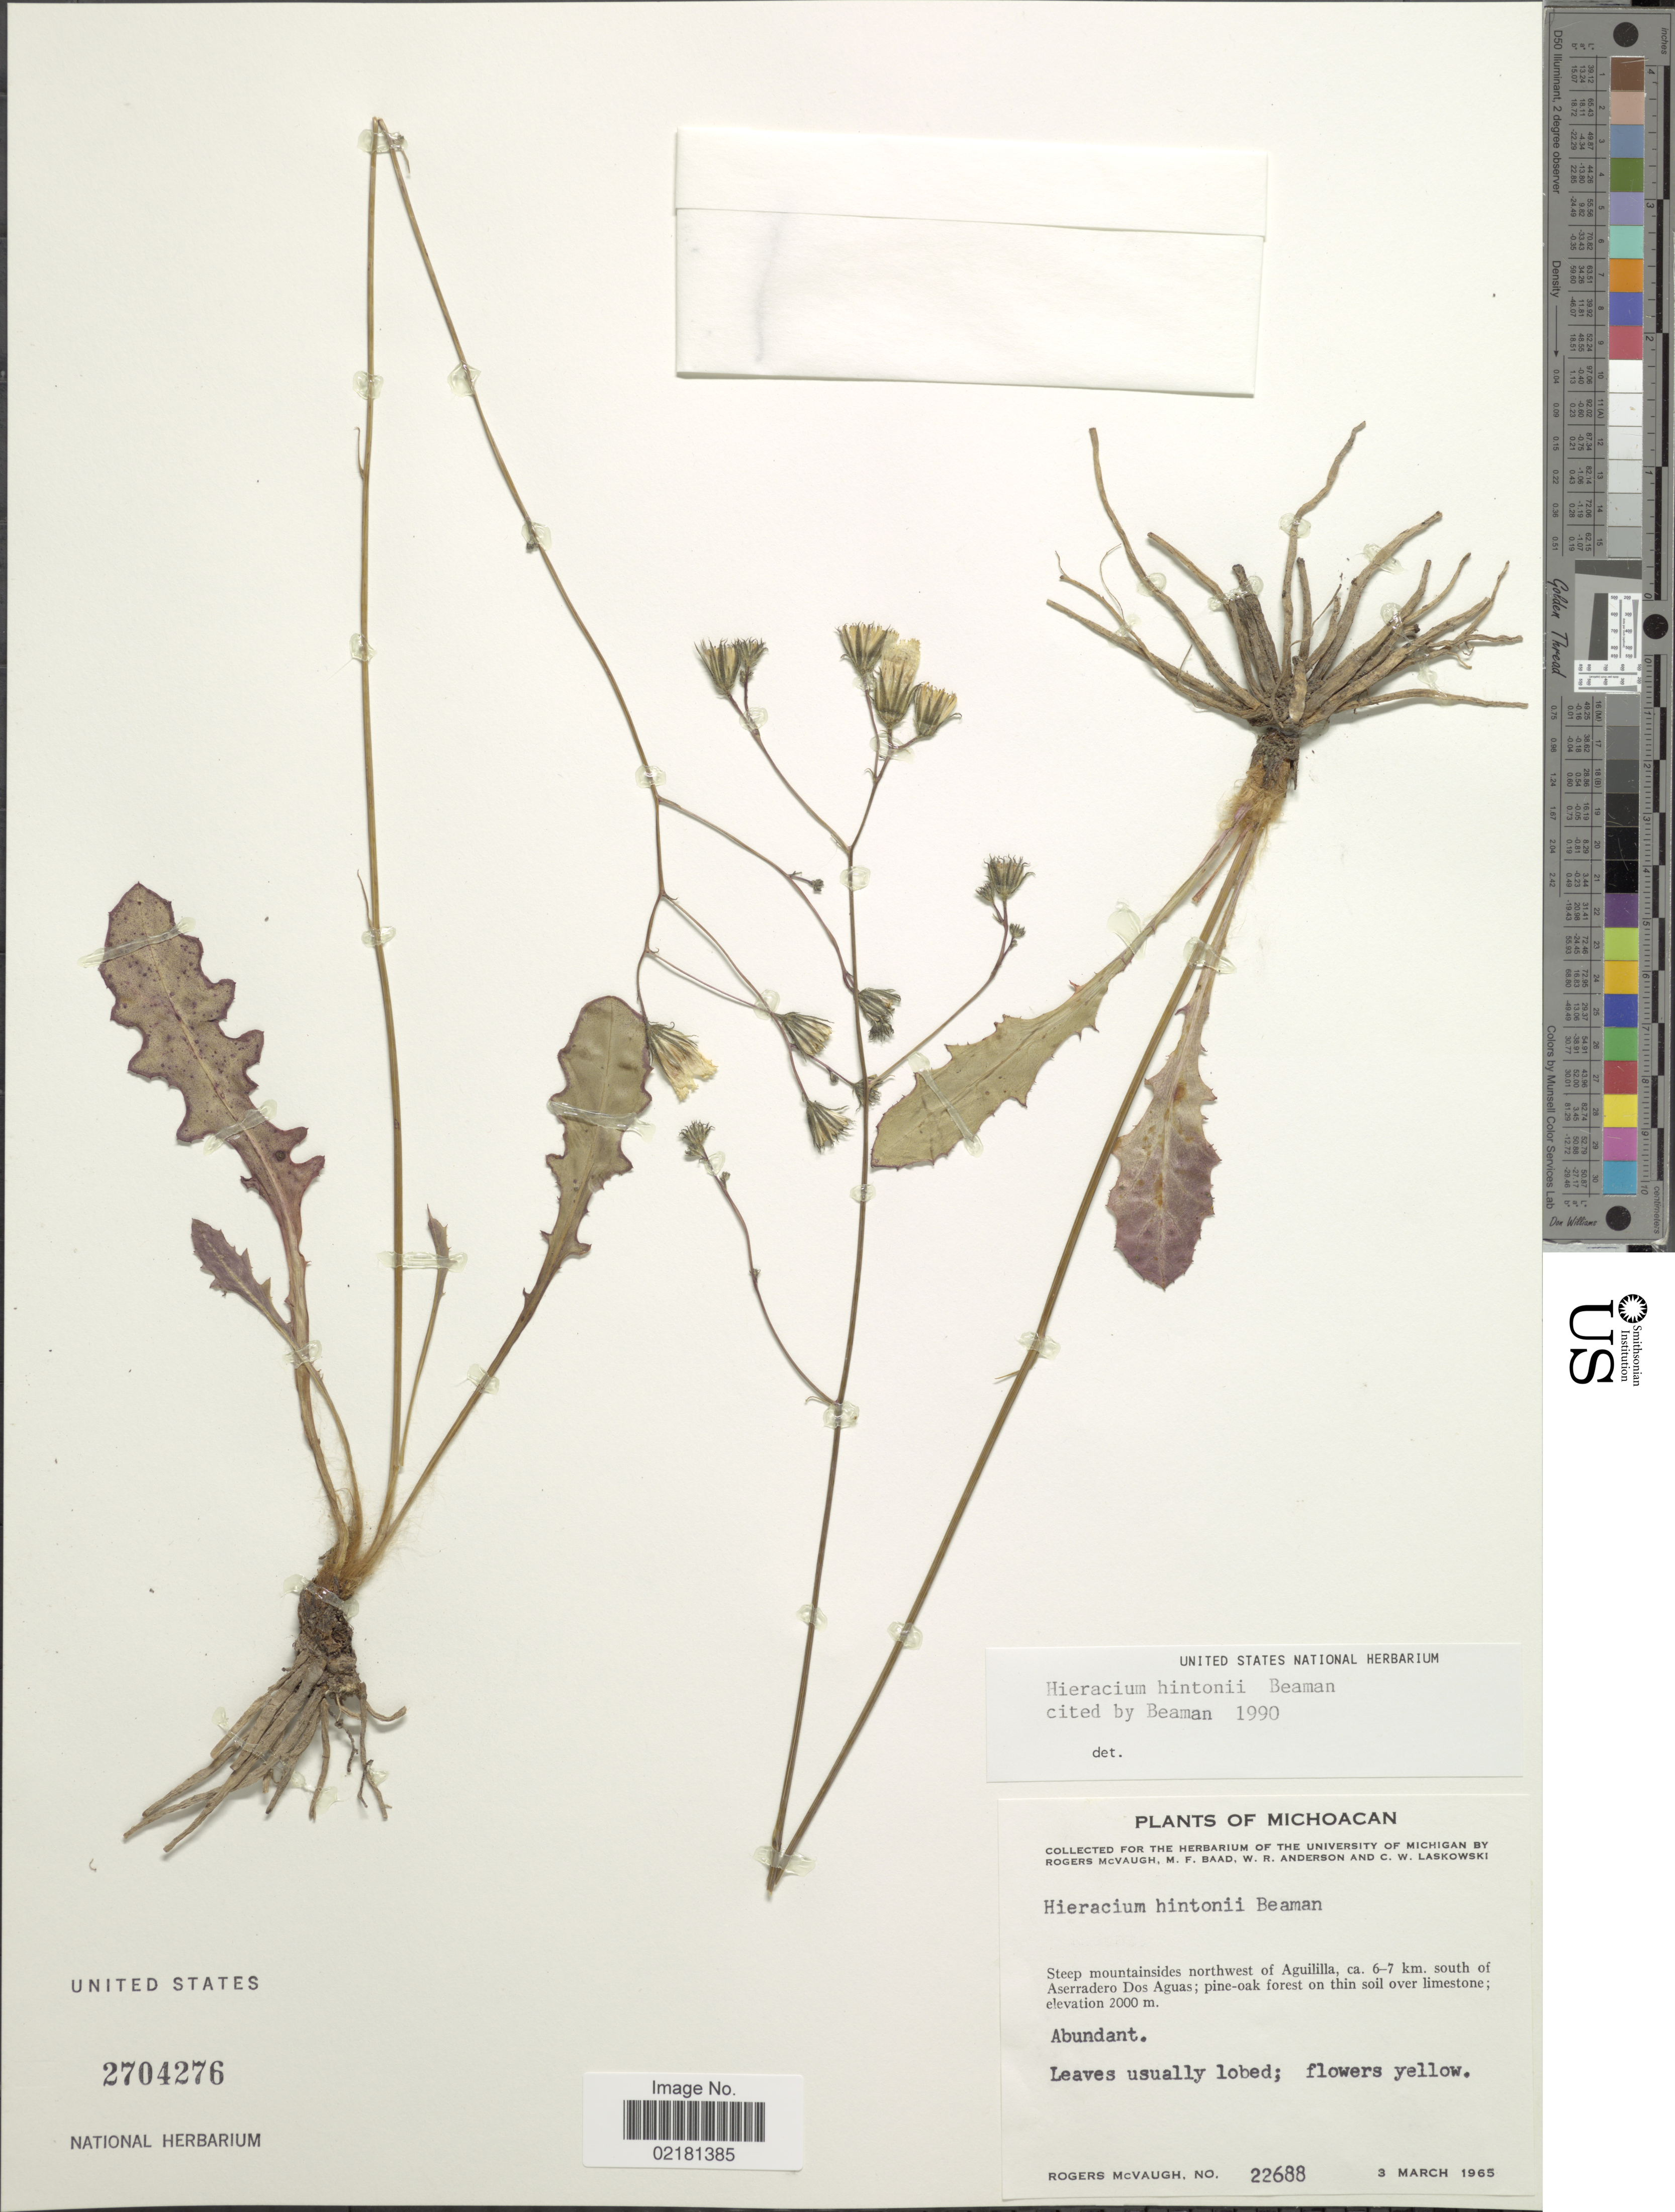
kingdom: Plantae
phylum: Tracheophyta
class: Magnoliopsida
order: Asterales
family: Asteraceae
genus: Hieracium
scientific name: Hieracium hintonii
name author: Beaman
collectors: R. McVaugh, M. F. Baad, W. Anderson & C. Laskowski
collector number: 22688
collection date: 1965-03-03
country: Mexico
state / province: Michoacán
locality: Steep mountainsides northwest of Aguililla, ca. 6-7 km. south of Aserradero Dos Aguas.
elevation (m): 2000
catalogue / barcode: US 2704276